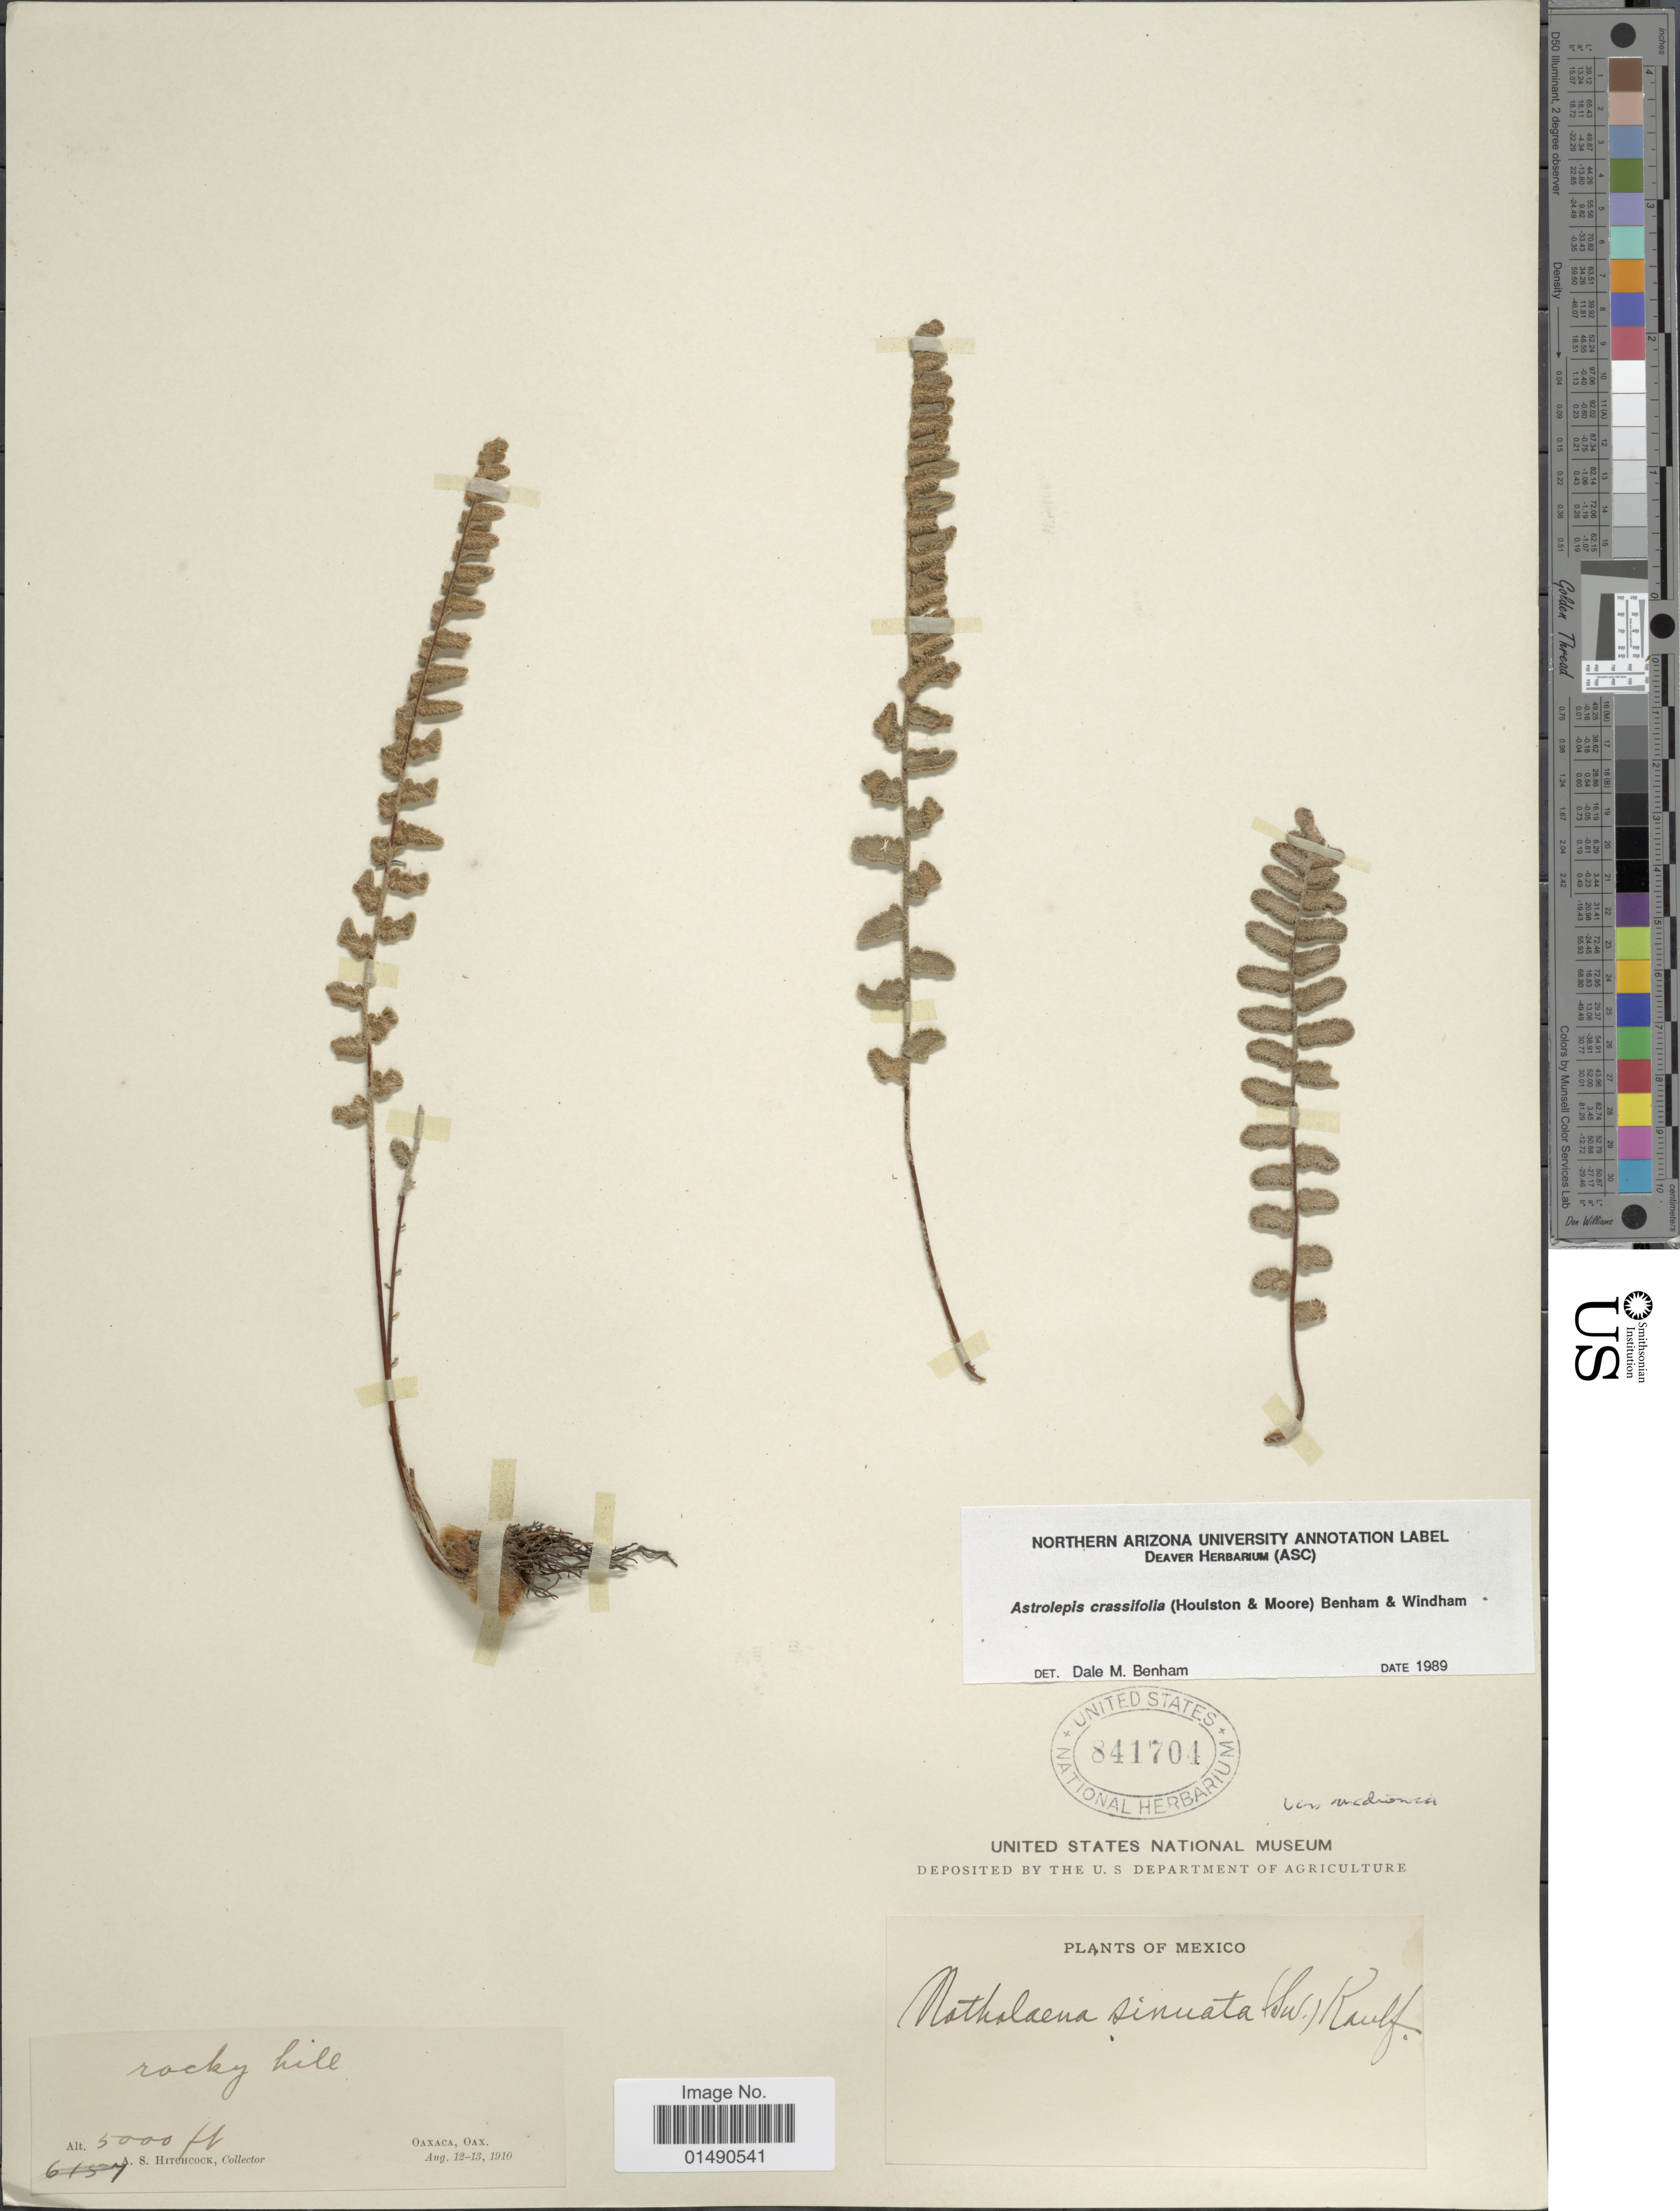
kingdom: Plantae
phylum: Tracheophyta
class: Polypodiopsida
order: Polypodiales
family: Pteridaceae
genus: Astrolepis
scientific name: Astrolepis crassifolia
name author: (Houlston & T. Moore) D.M. Benham & Windham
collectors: A. S. Hitchcock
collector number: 6157?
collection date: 1910-08-12/1910-08-13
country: Mexico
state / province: Oaxaca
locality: Mexico, Oaxaca, Oax.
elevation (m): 1524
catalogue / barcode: US 841704